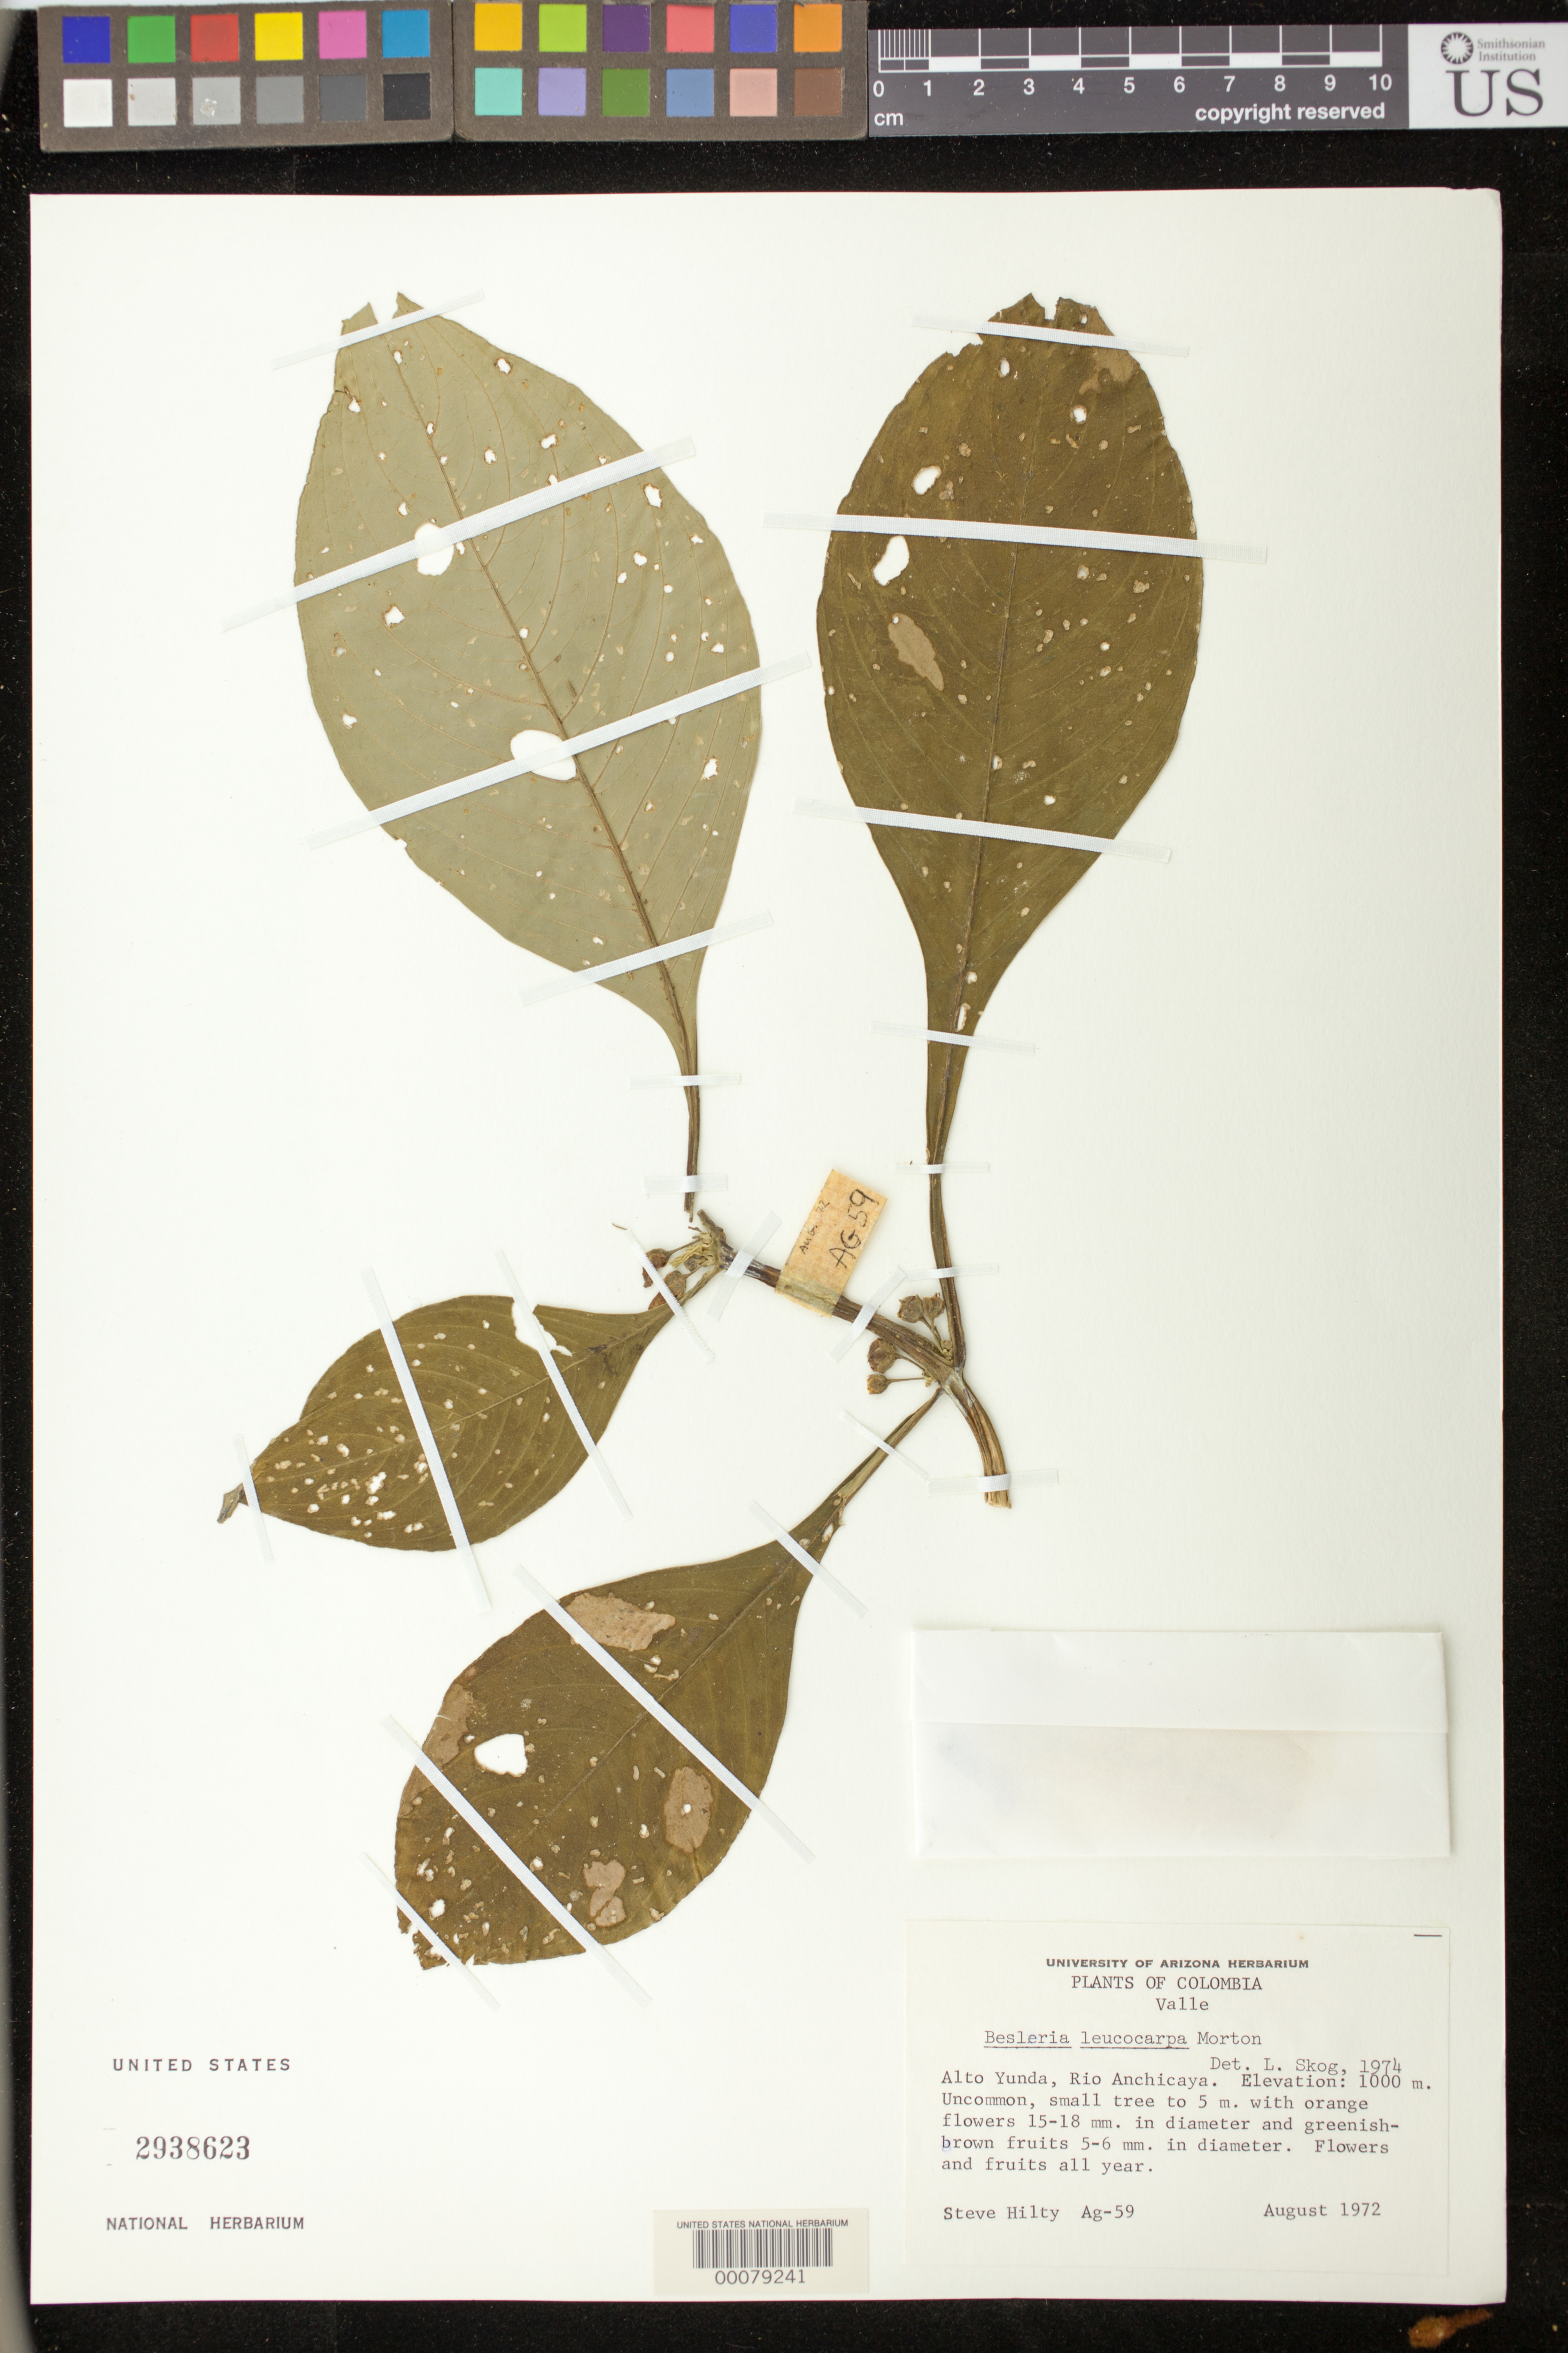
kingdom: Plantae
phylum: Tracheophyta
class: Magnoliopsida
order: Lamiales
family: Gesneriaceae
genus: Besleria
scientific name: Besleria leucocarpa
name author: C.V. Morton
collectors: S. Hilty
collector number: AG- 59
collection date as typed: Aug 1972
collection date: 1972-08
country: Colombia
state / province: Valle del Cauca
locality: Alto Yunda, Rio Anchicaya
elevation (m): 1000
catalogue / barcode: US 2938623